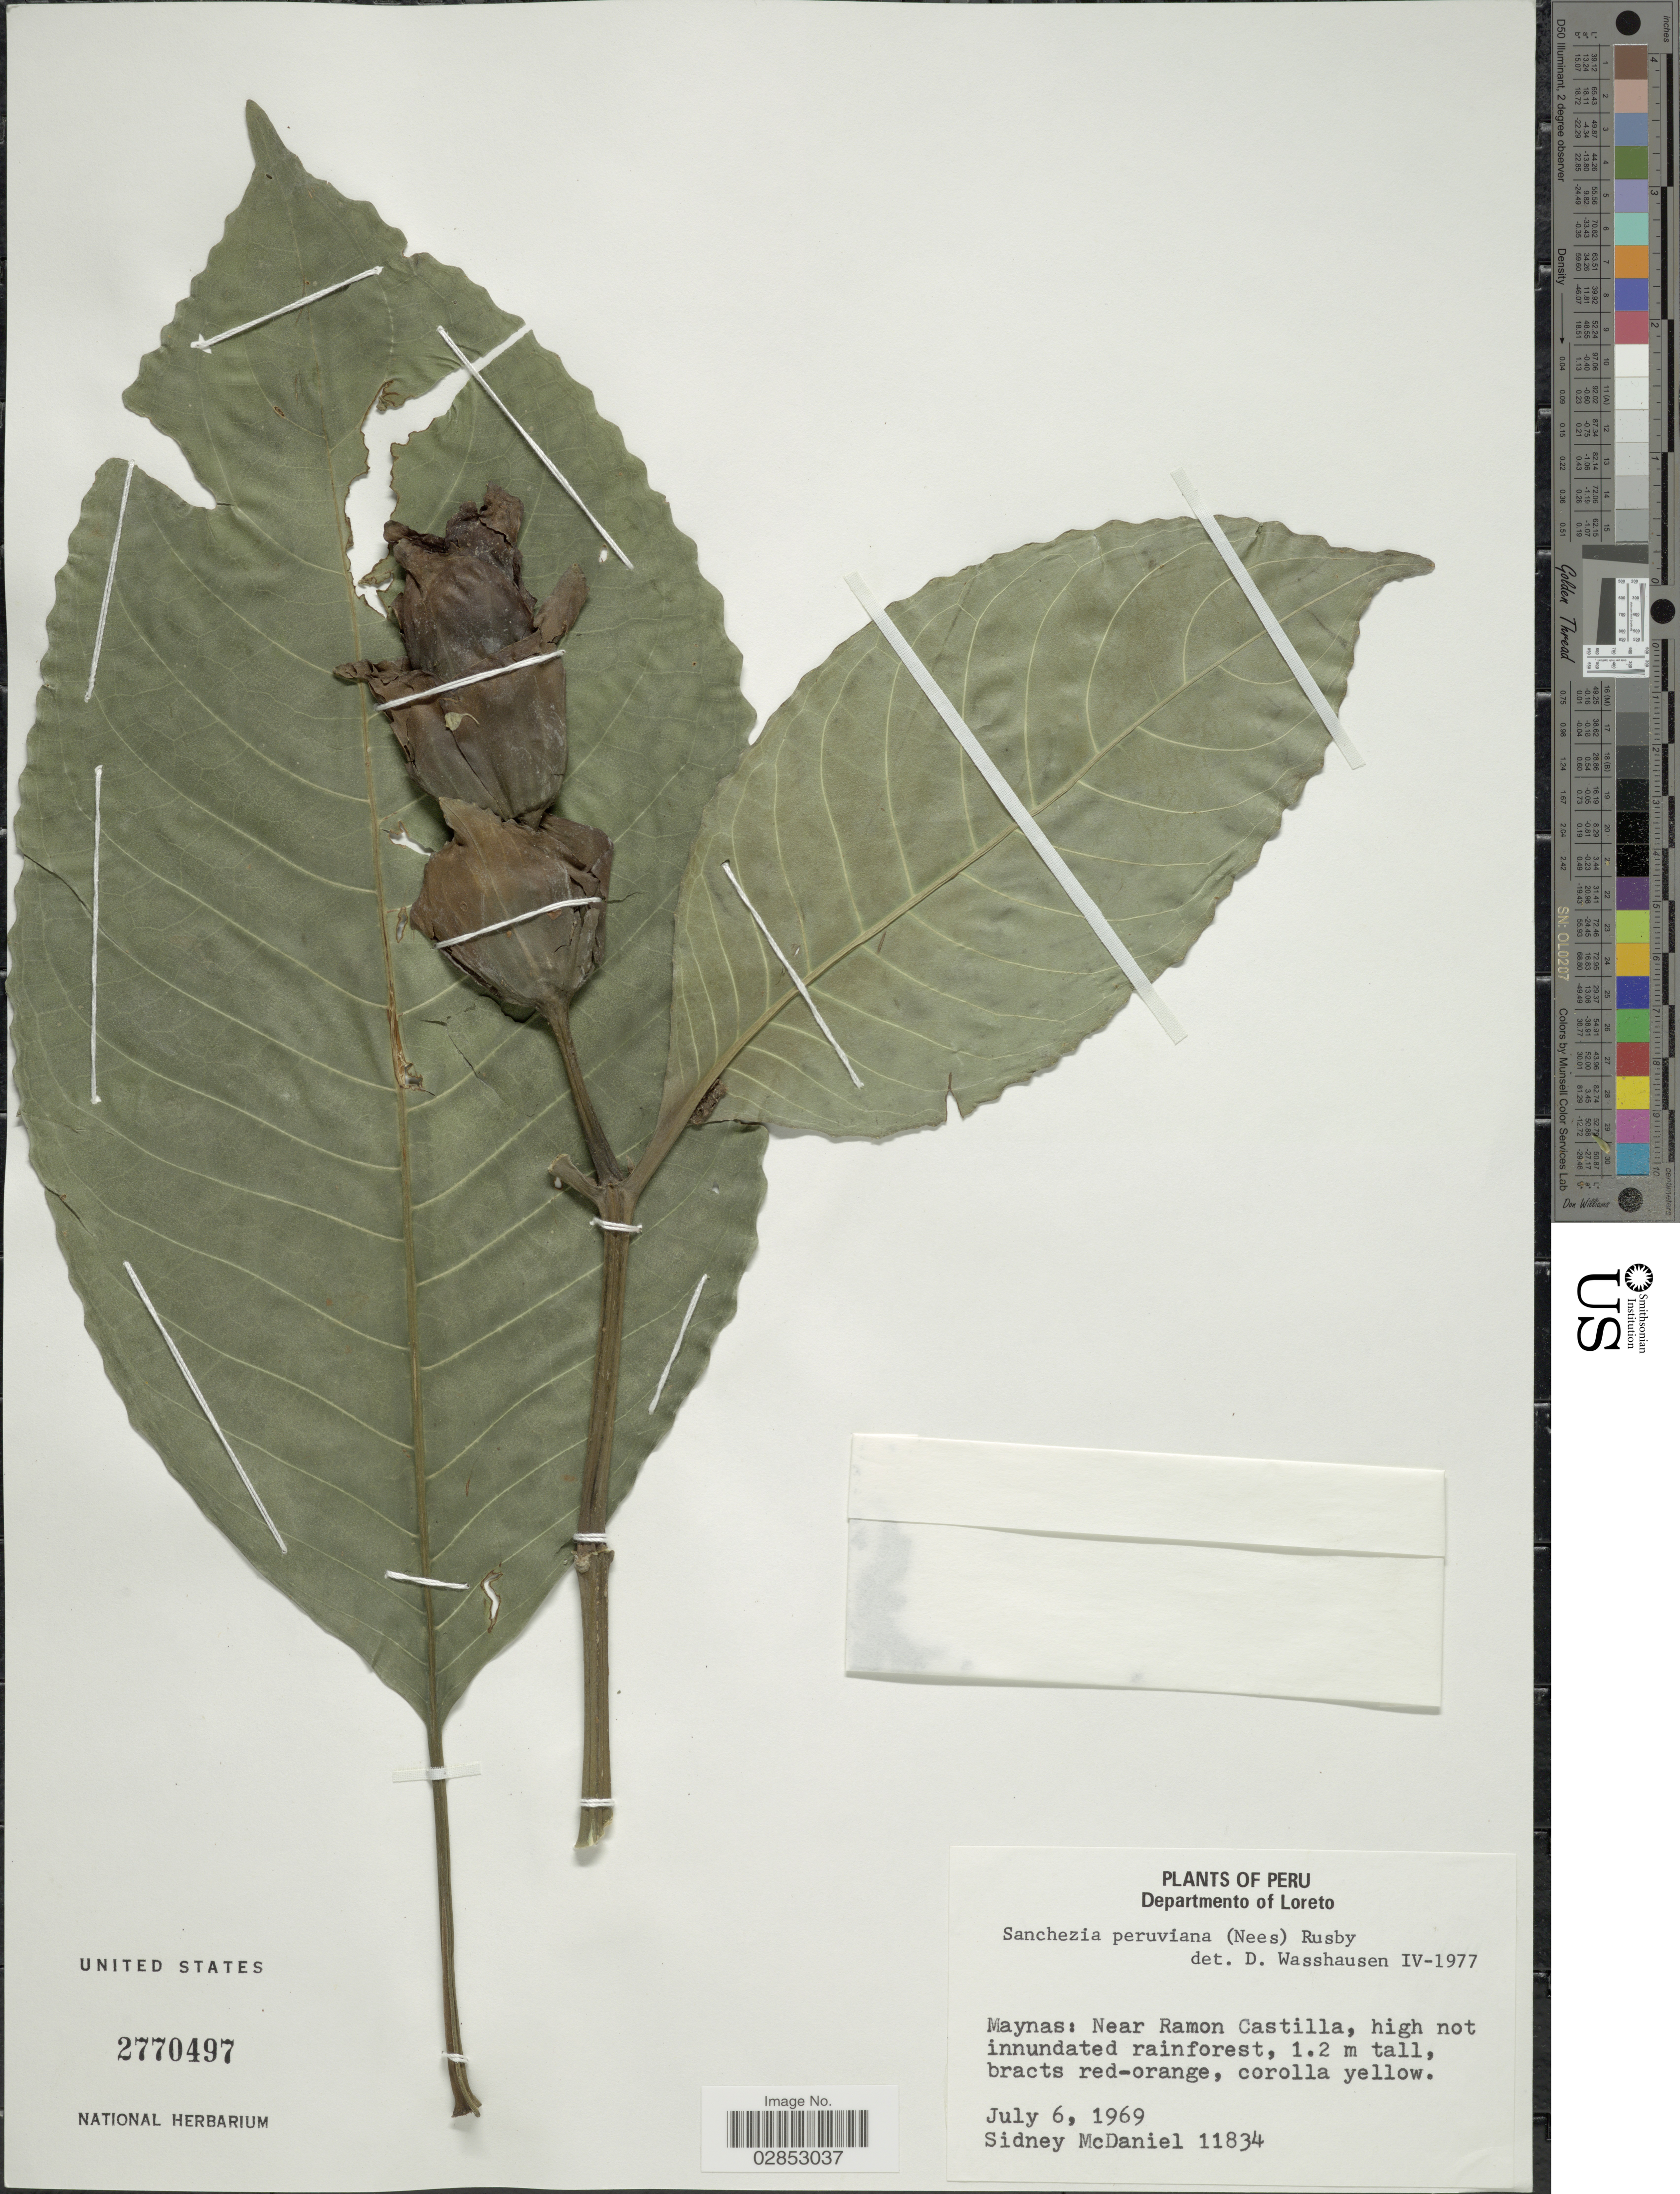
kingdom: Plantae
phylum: Tracheophyta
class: Magnoliopsida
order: Lamiales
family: Acanthaceae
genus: Sanchezia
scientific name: Sanchezia macrocnemis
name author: (Nees) Wassh.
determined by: Azevedo, Igor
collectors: S. McDaniel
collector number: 11834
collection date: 1969-07-06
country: Peru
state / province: Loreto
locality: Departmento of Loreto, Maynas: Near Ramon Castilla.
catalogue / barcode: US 2770497